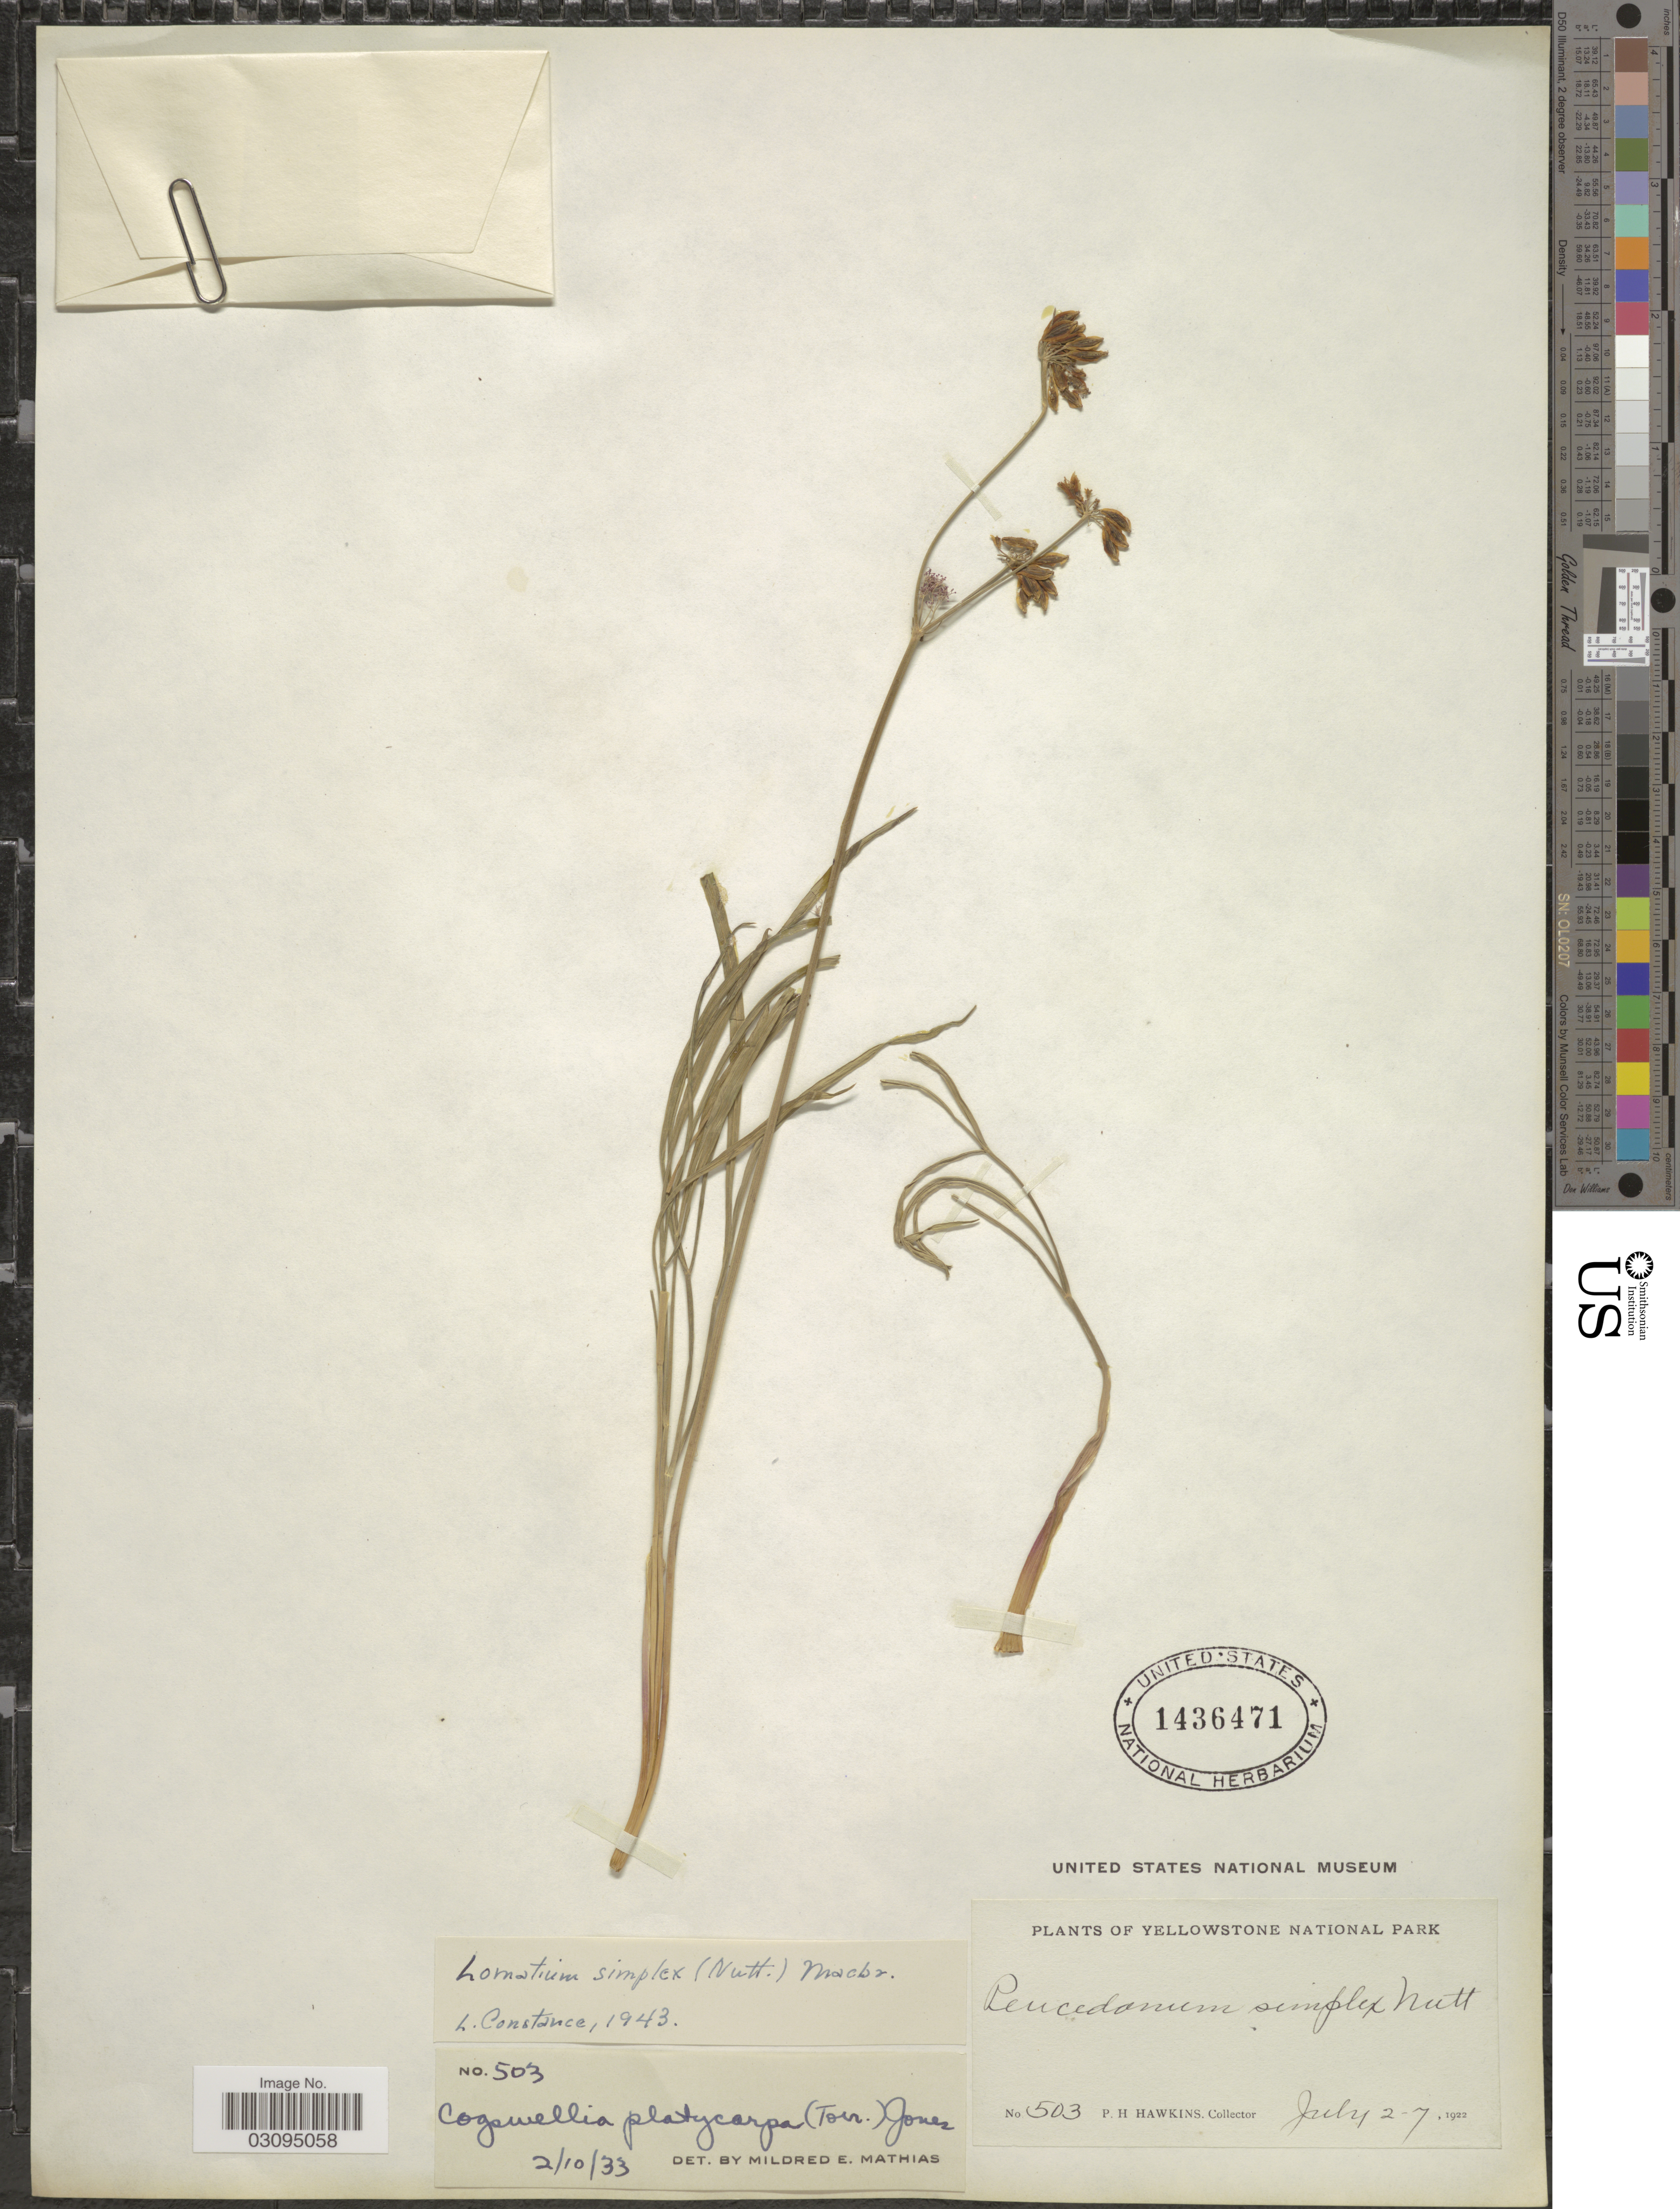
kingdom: Plantae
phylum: Tracheophyta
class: Magnoliopsida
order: Apiales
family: Apiaceae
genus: Lomatium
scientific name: Lomatium simplex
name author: (Nutt. ex S. Watson) J.F. Macbr.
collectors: P. Hawkins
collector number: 503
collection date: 1922-07-02/1922-07-07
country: United States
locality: Yellowstone National Park.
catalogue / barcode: US 1436471